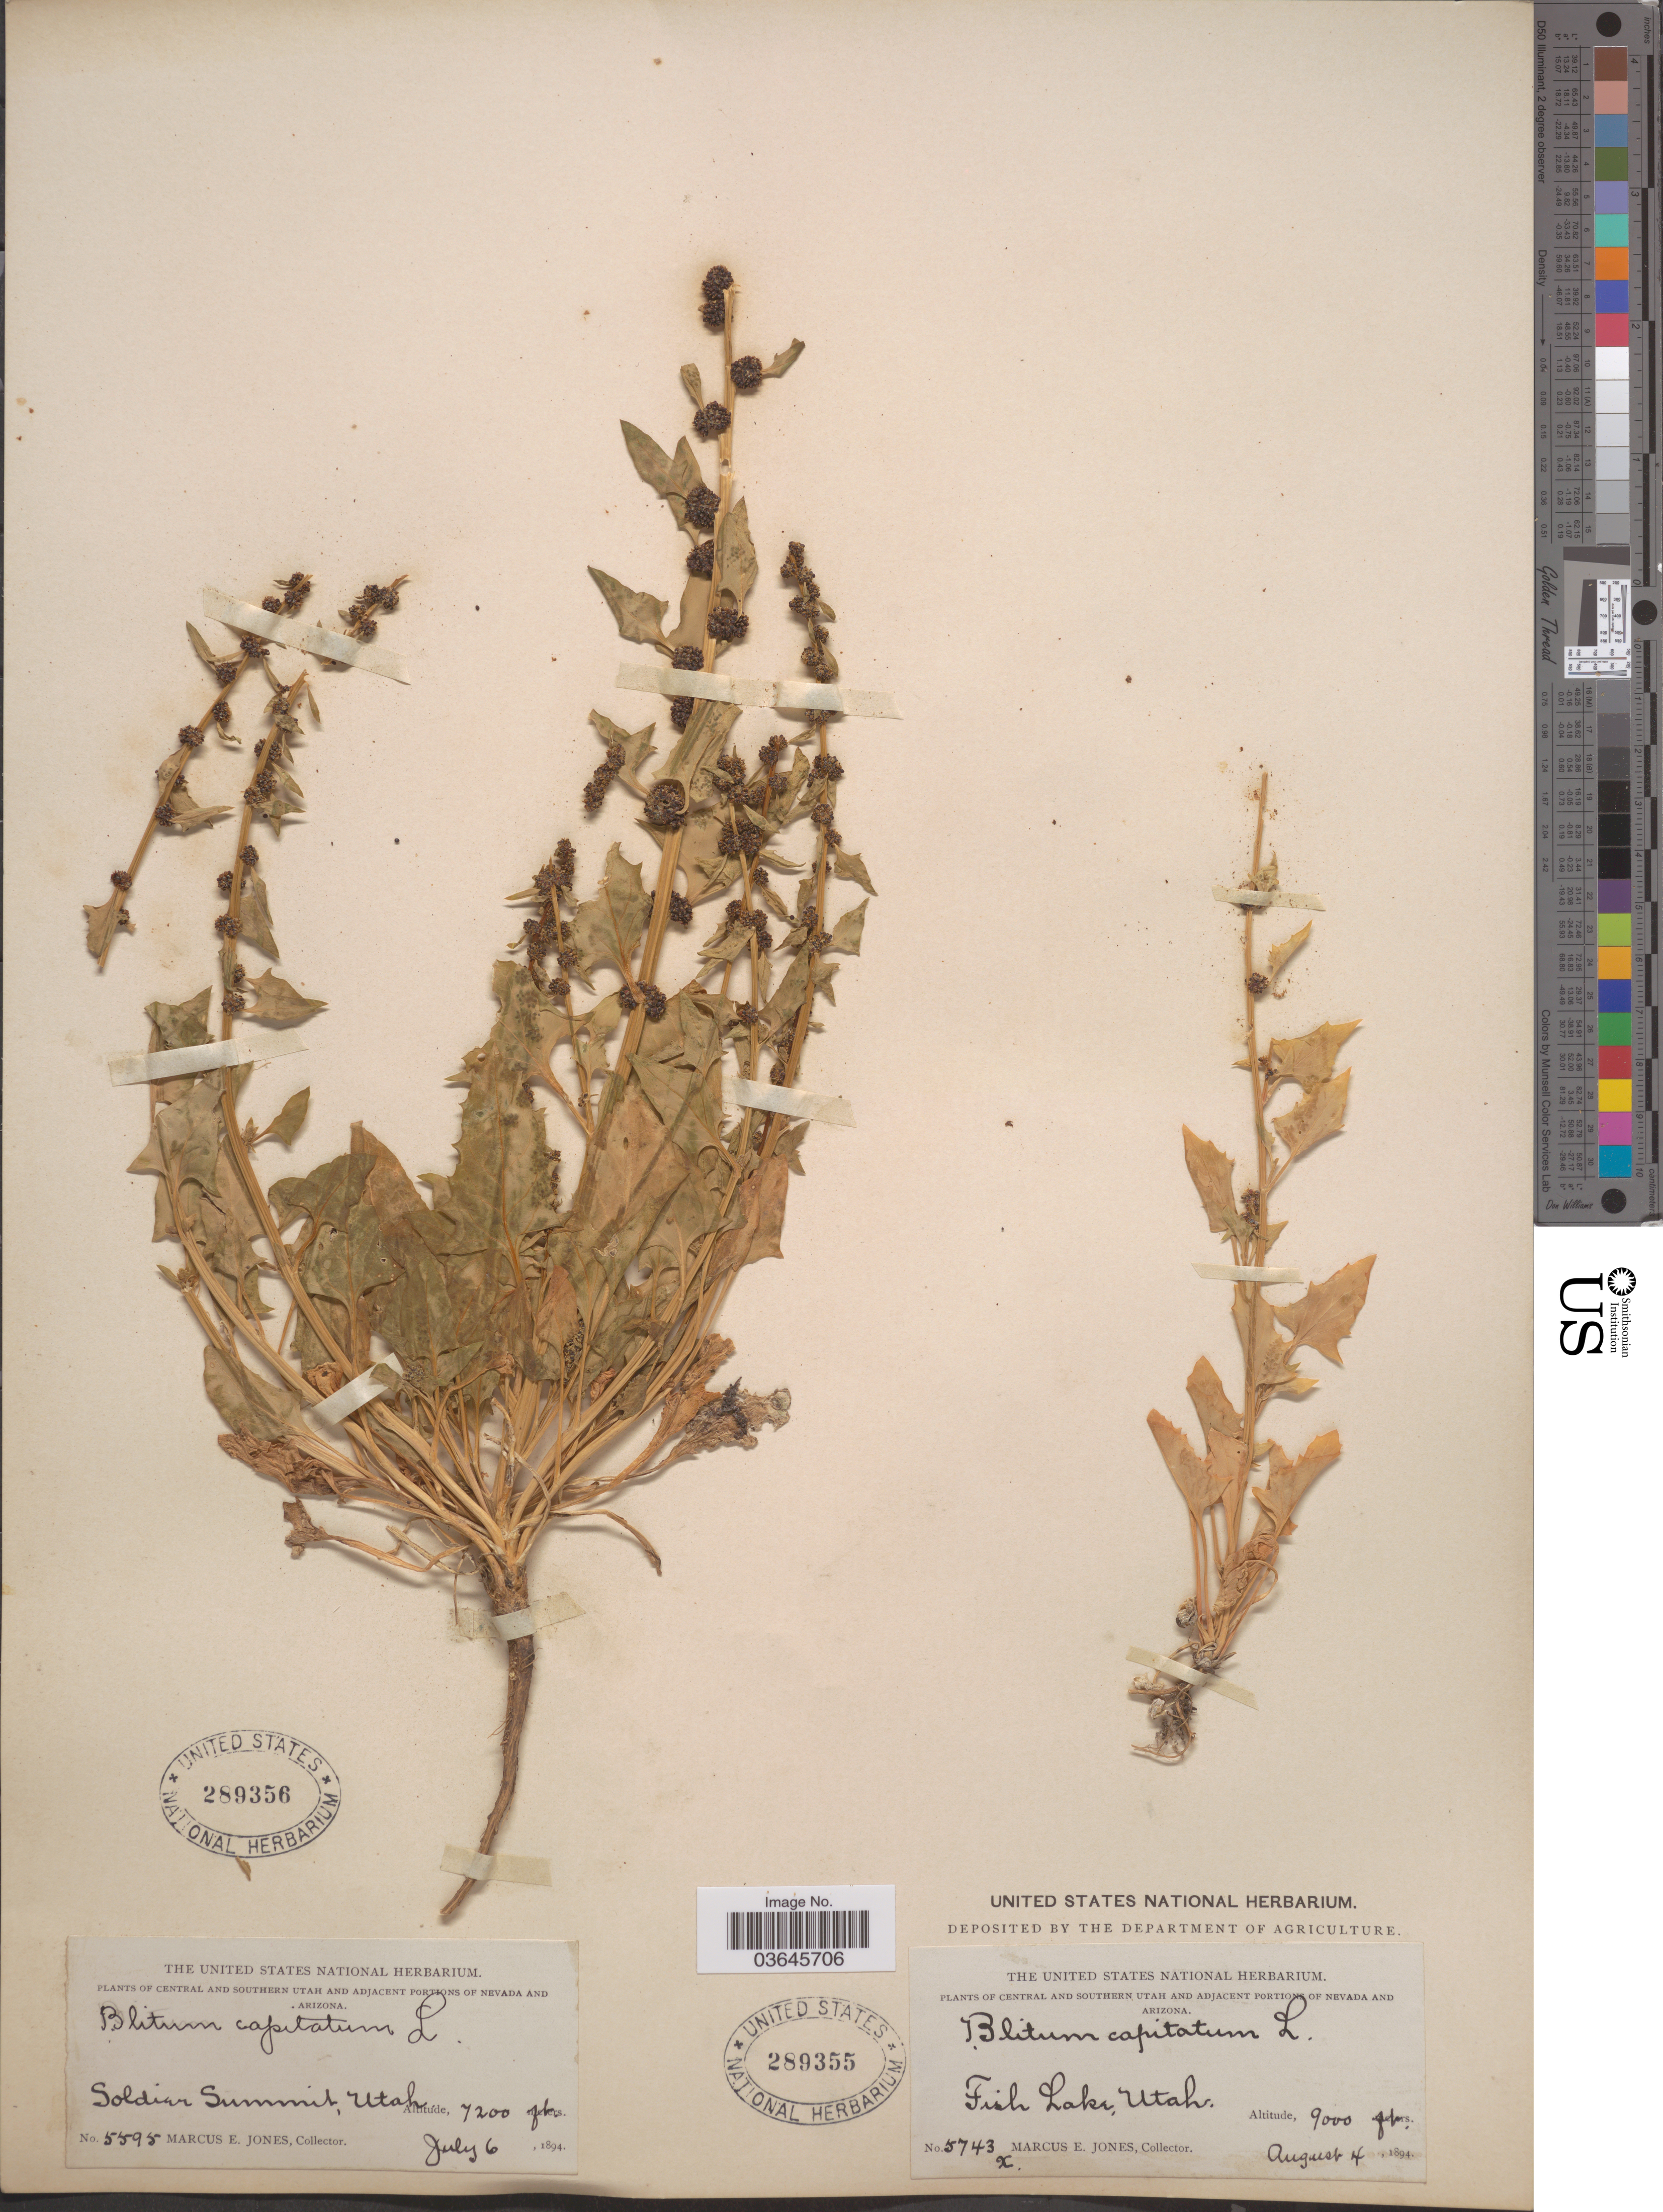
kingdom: Plantae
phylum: Tracheophyta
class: Magnoliopsida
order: Caryophyllales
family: Amaranthaceae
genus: Blitum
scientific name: Blitum capitatum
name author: L.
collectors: M. E. Jones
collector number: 5743x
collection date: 1894-08-04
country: United States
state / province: Utah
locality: Central and Southern Utah. Fish Lake.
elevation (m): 2743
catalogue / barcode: US 289355